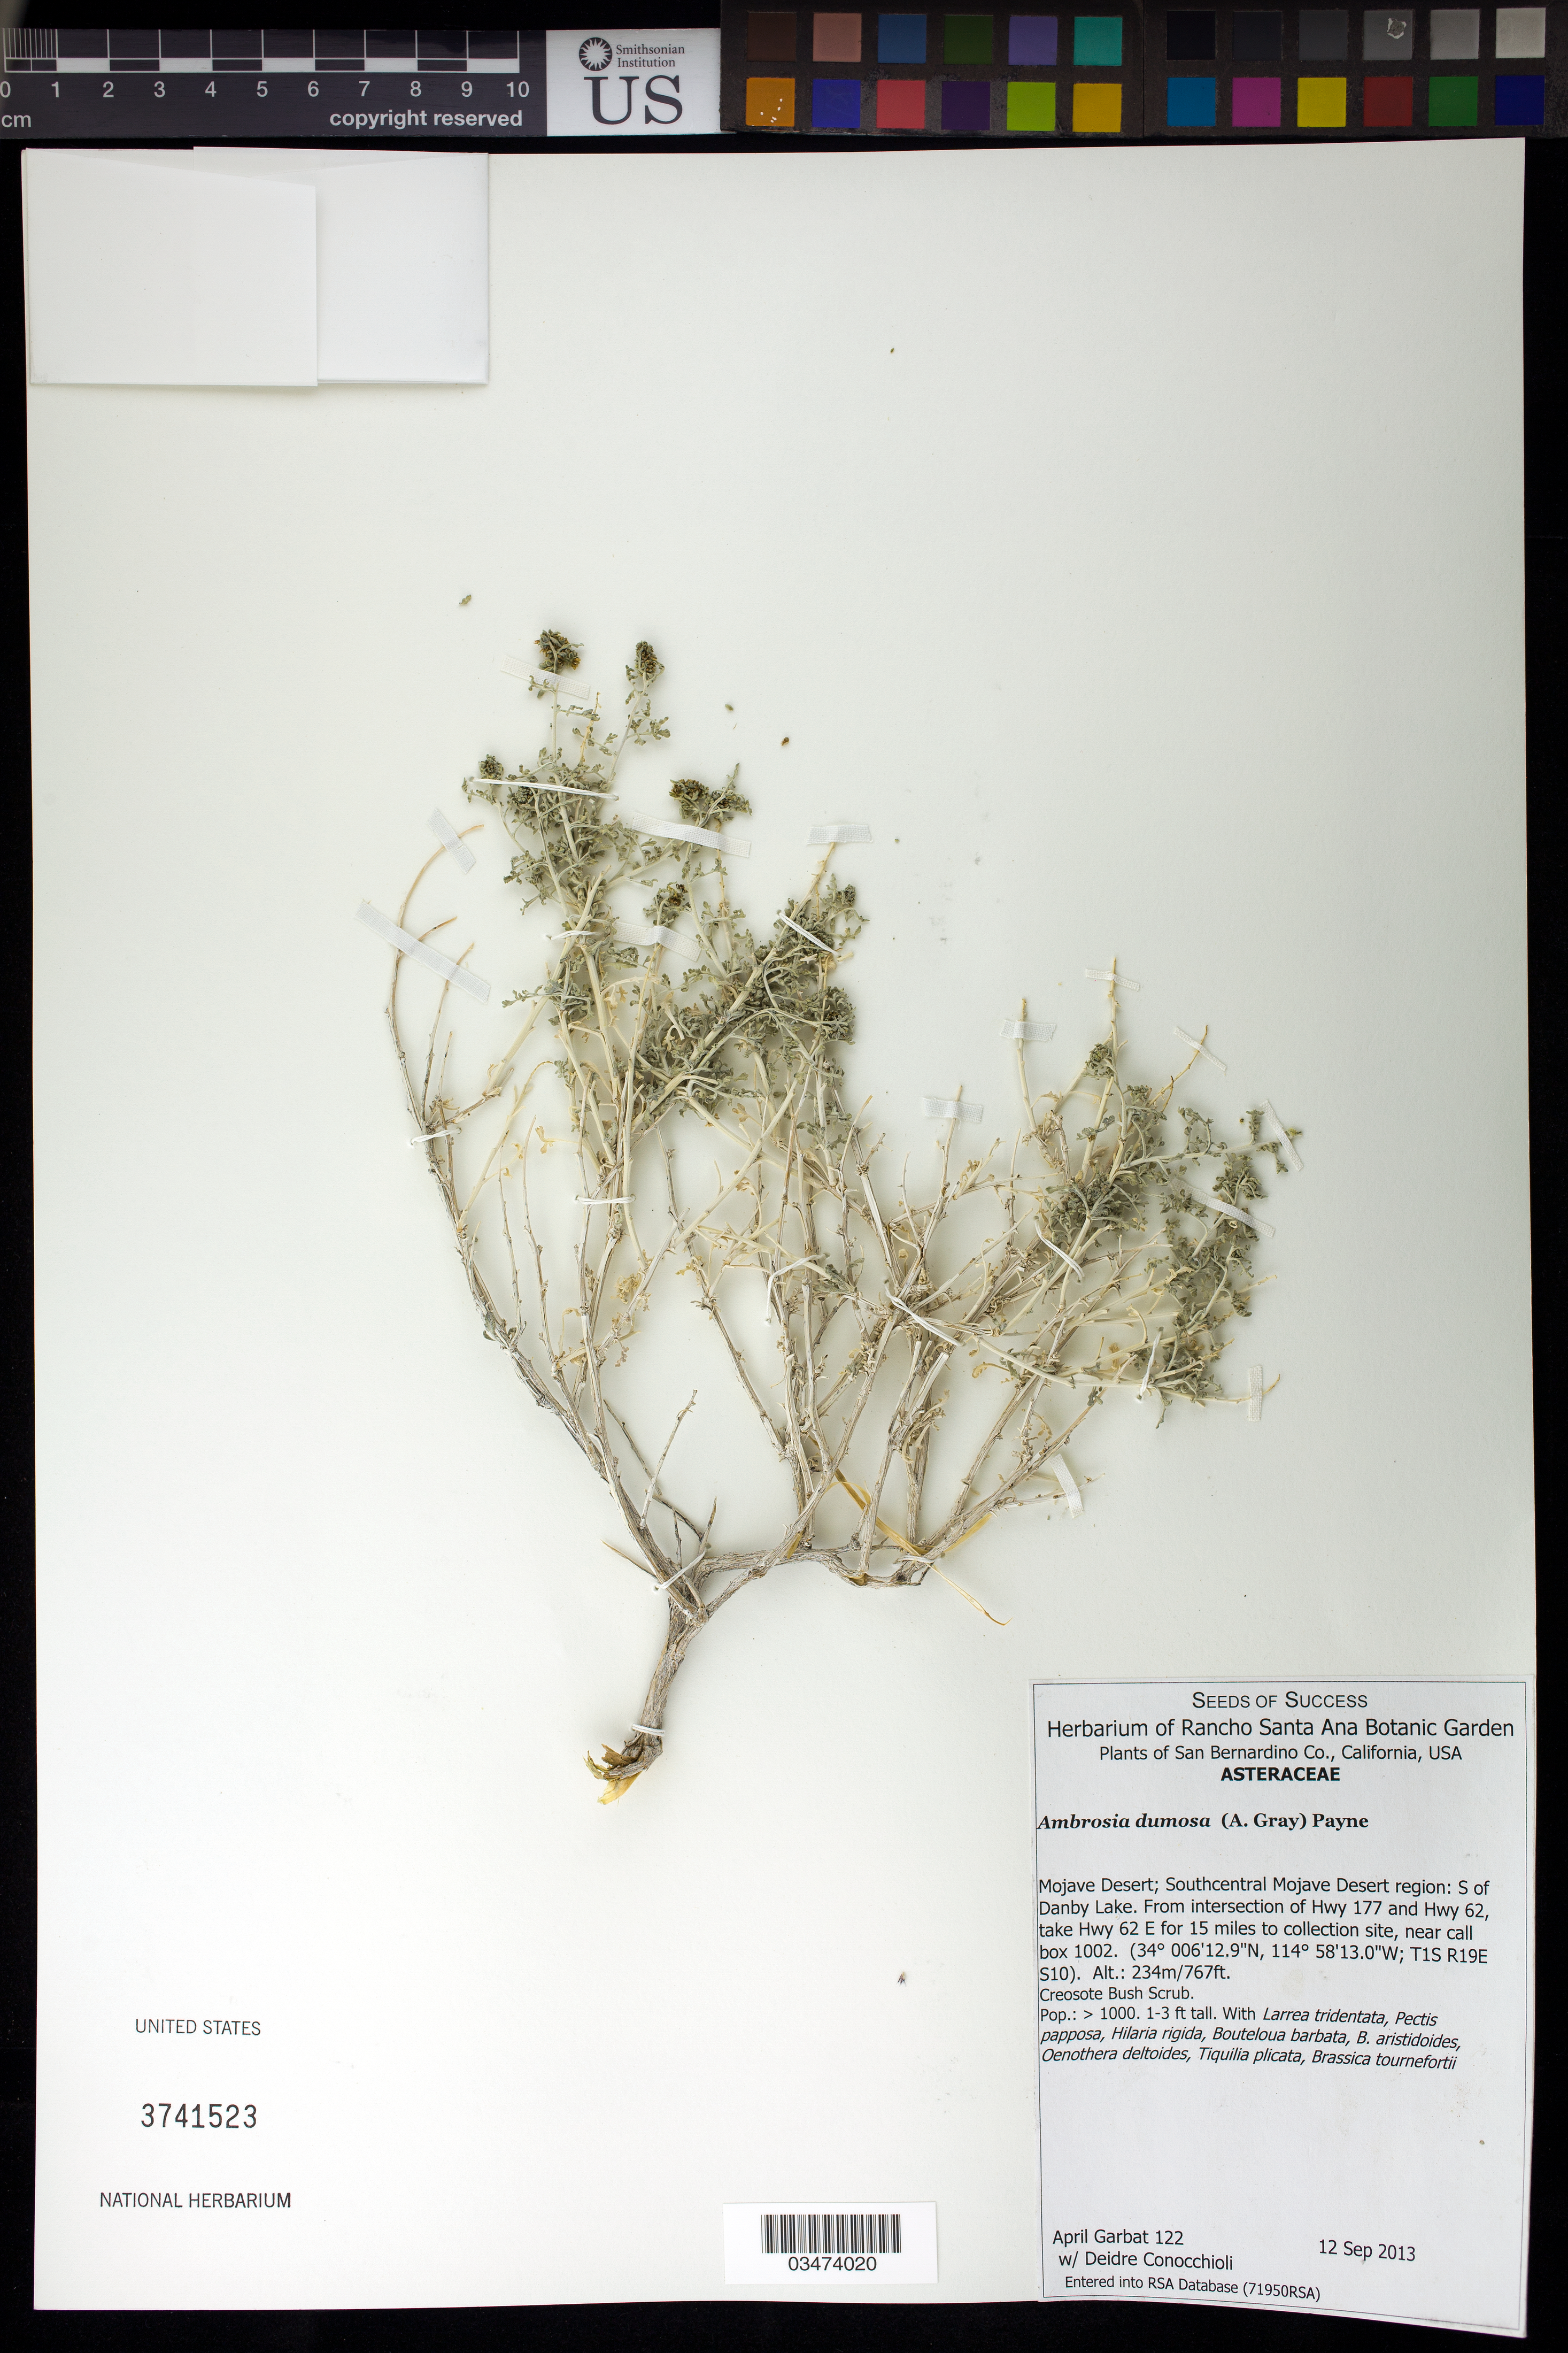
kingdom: Plantae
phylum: Tracheophyta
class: Magnoliopsida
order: Asterales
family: Asteraceae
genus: Ambrosia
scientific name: Ambrosia dumosa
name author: (A. Gray) W.W.Payne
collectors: A. Garbat & D. Conocchioli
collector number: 122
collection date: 2013-09-12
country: United States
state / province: California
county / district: San Bernardino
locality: Mojave Desert, Southcentral region, S of Danby Lake, near call box 1002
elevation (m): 234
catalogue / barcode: US 3741523